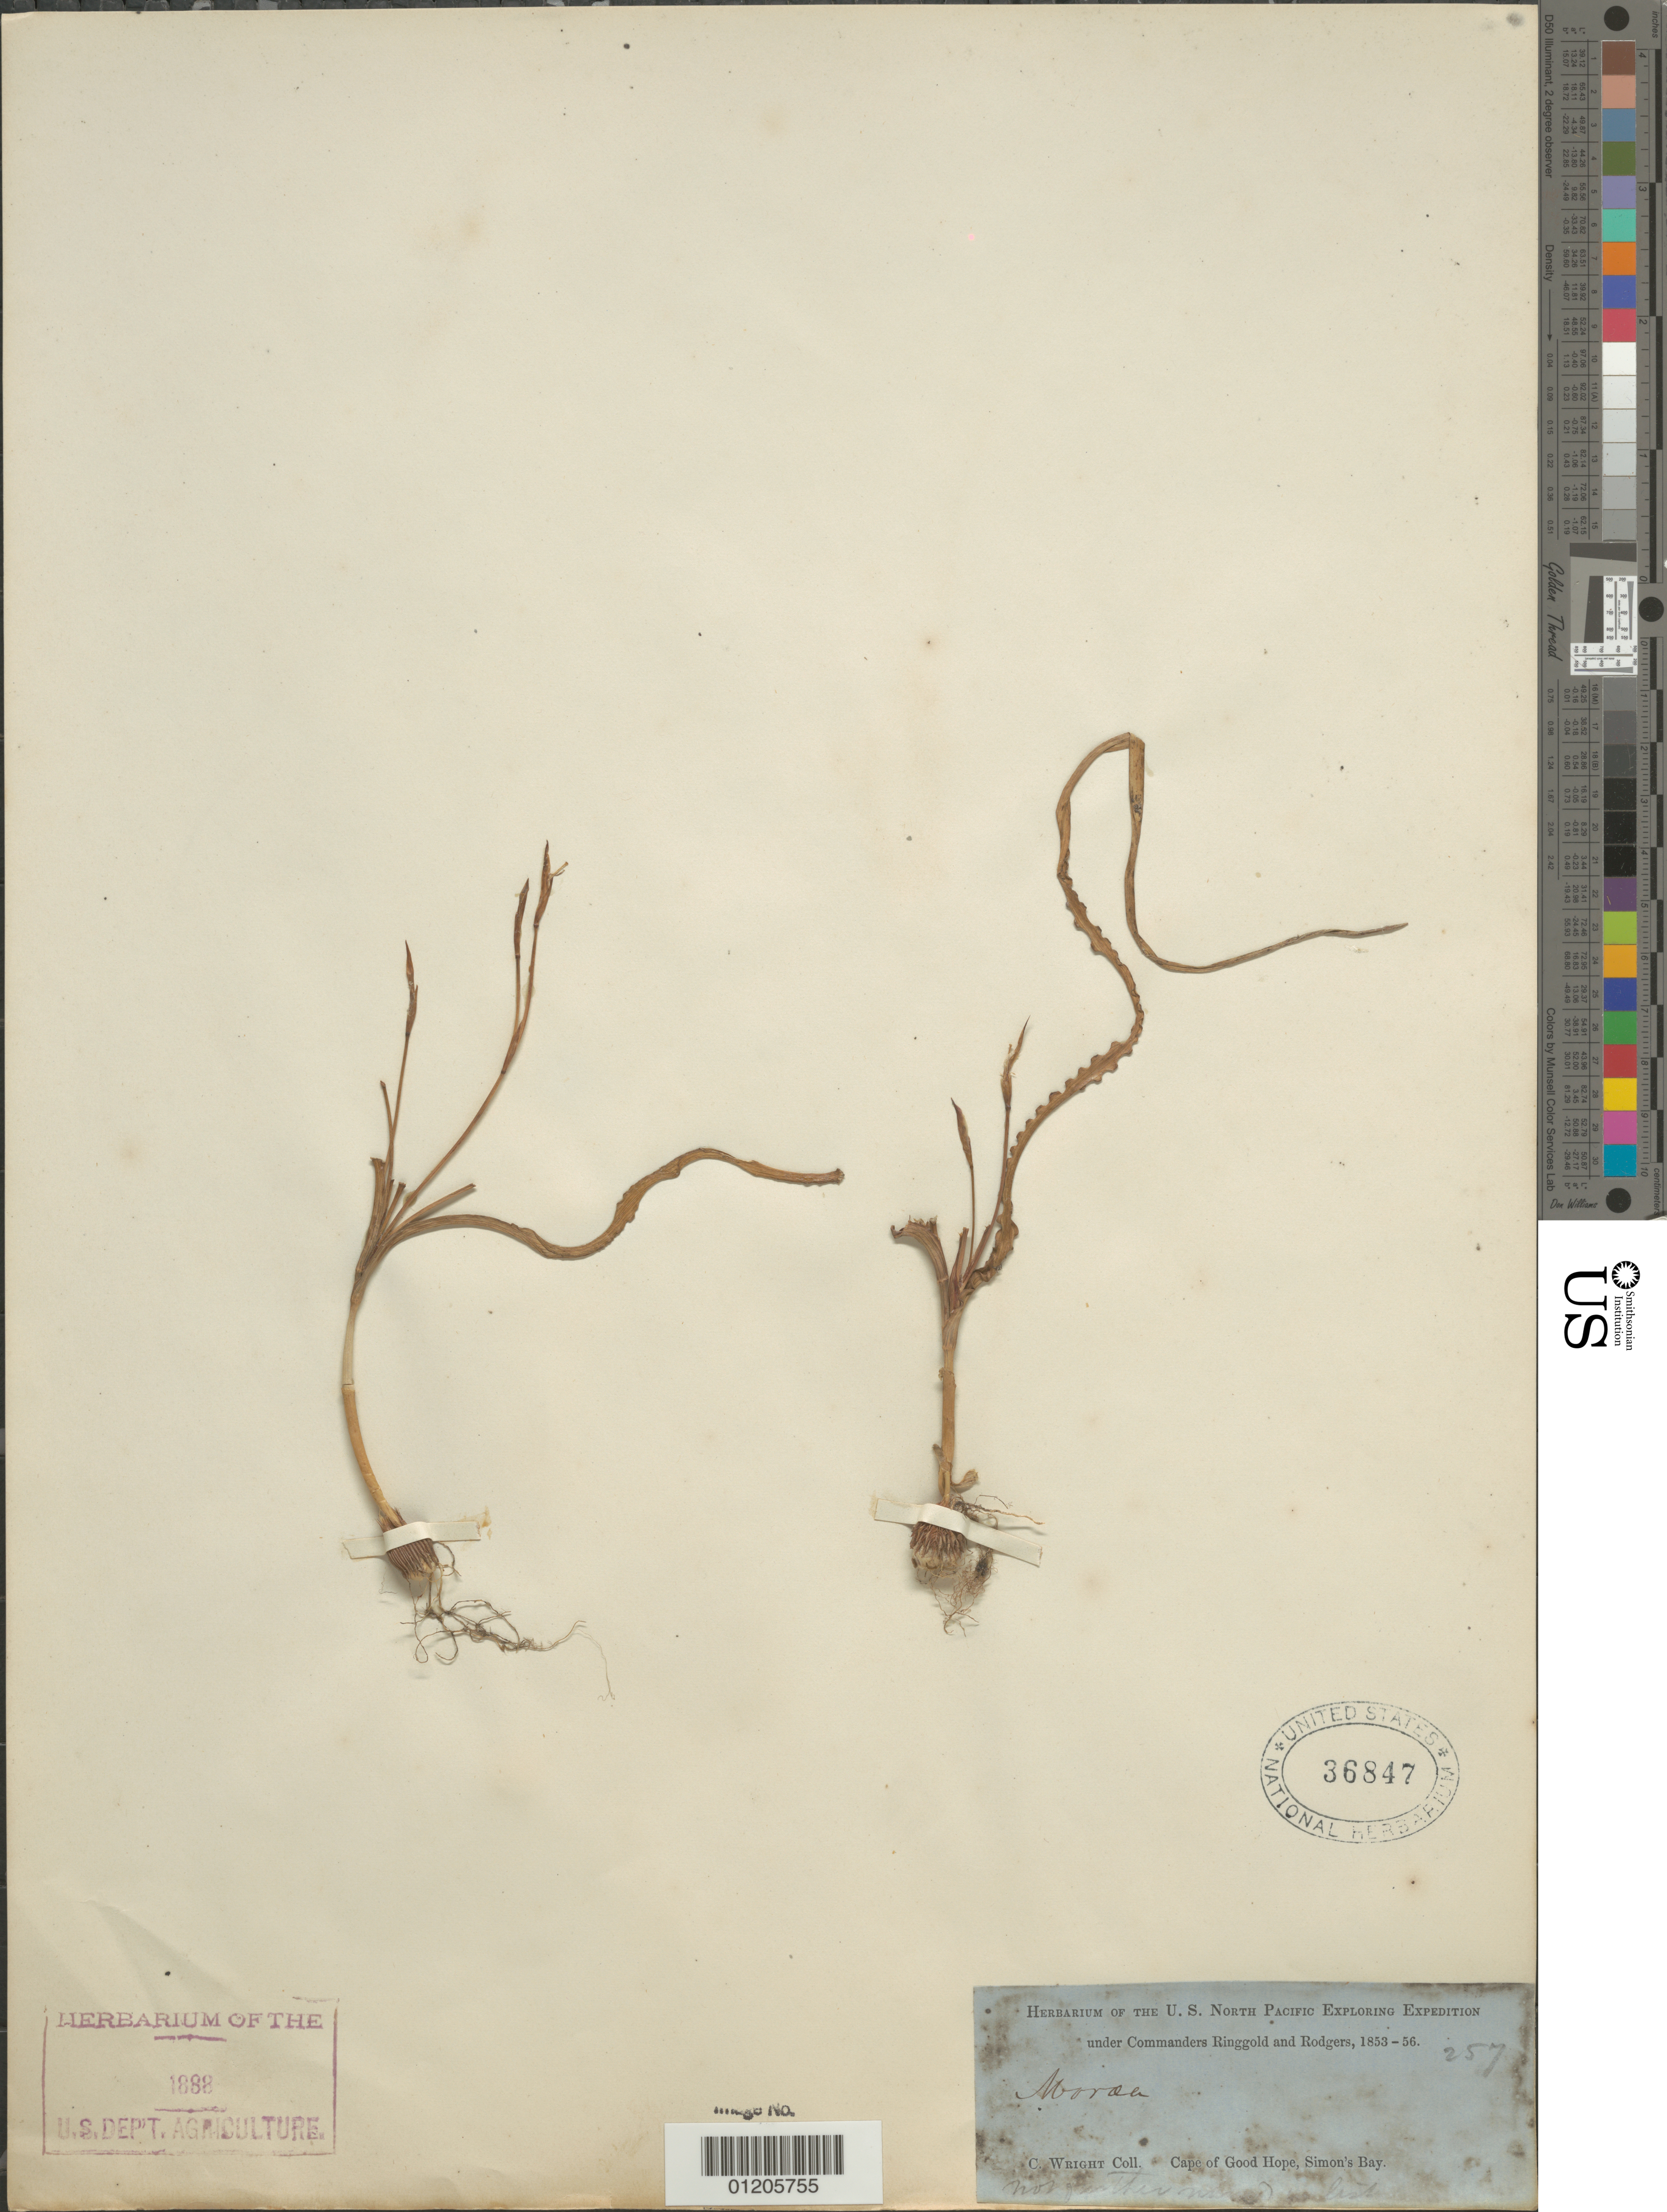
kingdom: Plantae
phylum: Tracheophyta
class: Liliopsida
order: Asparagales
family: Iridaceae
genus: Moraea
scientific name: Moraea sp.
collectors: C. Wright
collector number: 257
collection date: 1853/1856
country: South Africa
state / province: Western Cape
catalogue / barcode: US 36847